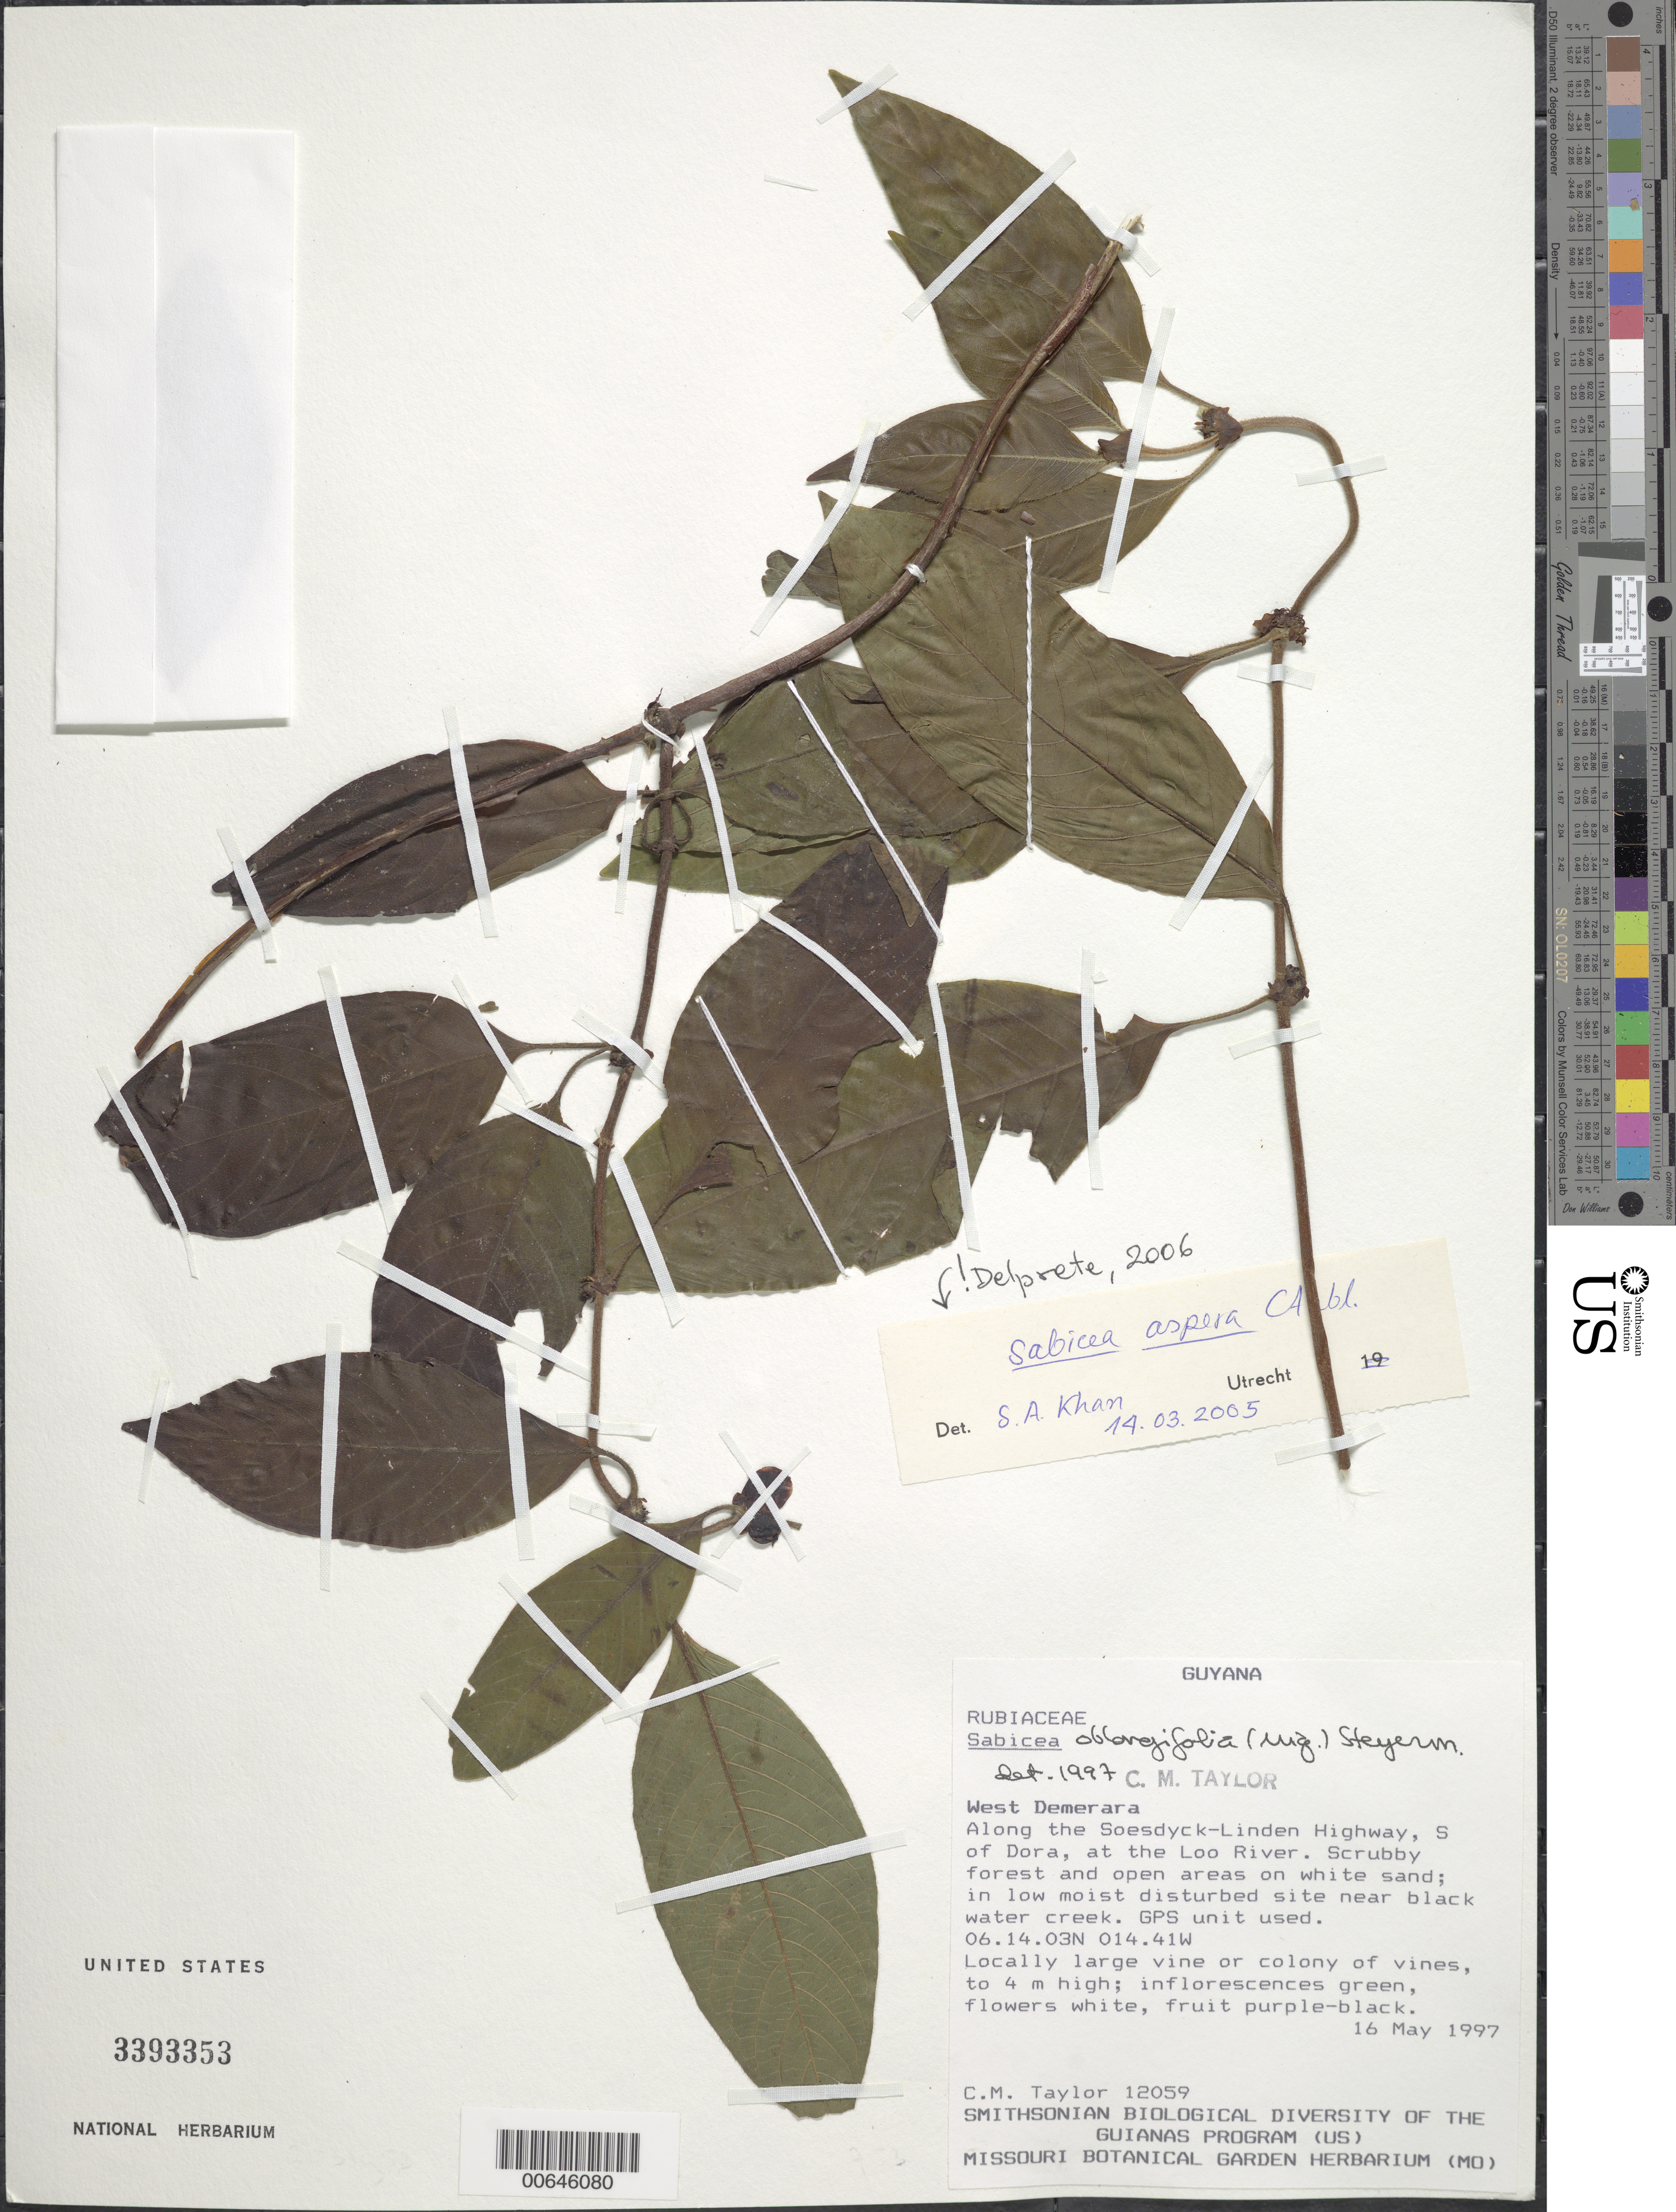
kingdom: Plantae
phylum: Tracheophyta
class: Magnoliopsida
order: Gentianales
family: Rubiaceae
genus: Sabicea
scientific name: Sabicea aspera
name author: Aubl.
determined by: Delprete, P. G., Herb. de Guyane Cay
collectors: C. M. Taylor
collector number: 12059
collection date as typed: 16 May 1997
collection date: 1997-05-16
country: Guyana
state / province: Demerara-Mahaica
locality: Soesdyck-Linden Hwy. W of Dora, at the Loo River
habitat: Scrubby forest & open areas on white sand, in low moist disturbed siet near black water creek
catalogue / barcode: US 3393353